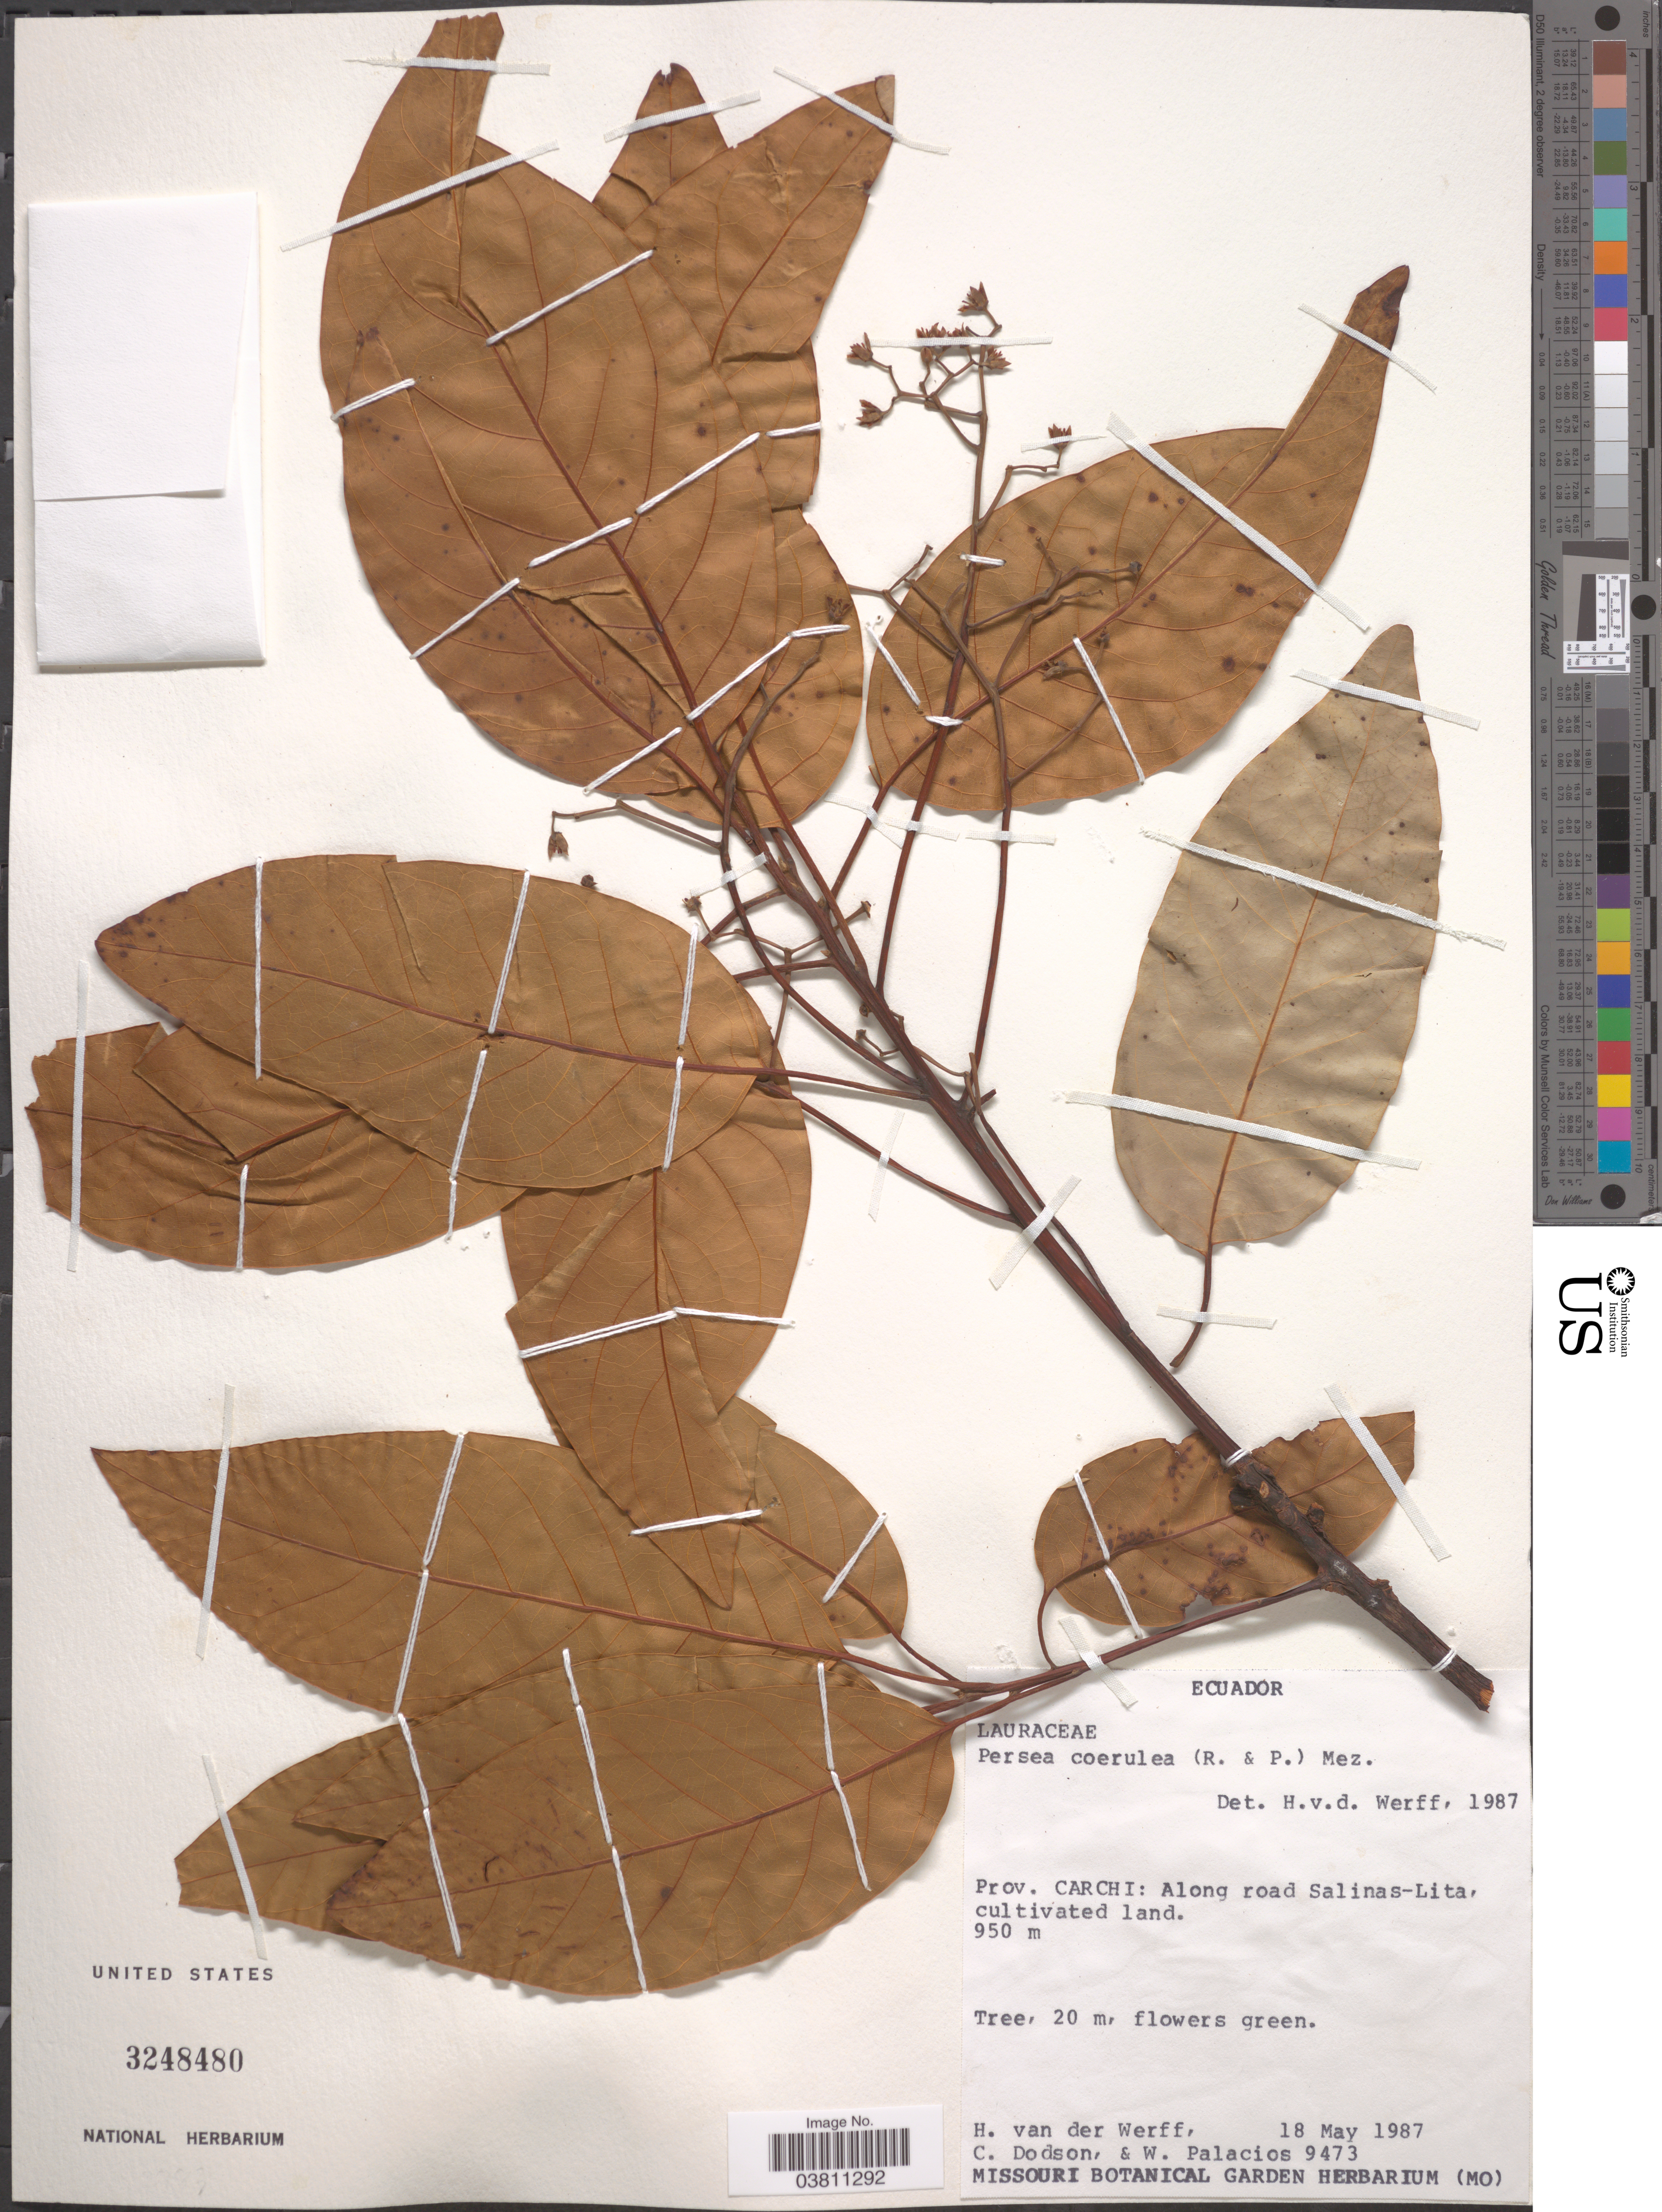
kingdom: Plantae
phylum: Tracheophyta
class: Magnoliopsida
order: Laurales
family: Lauraceae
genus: Persea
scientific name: Persea caerulea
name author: (Ruiz & Pav.) Mez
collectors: H. van der Werff, C. Dodson & W. Palacios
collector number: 9473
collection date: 1987-05-18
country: Ecuador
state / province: Carchi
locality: Along road Salinas-Lita.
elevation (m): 950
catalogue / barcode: US 3248480